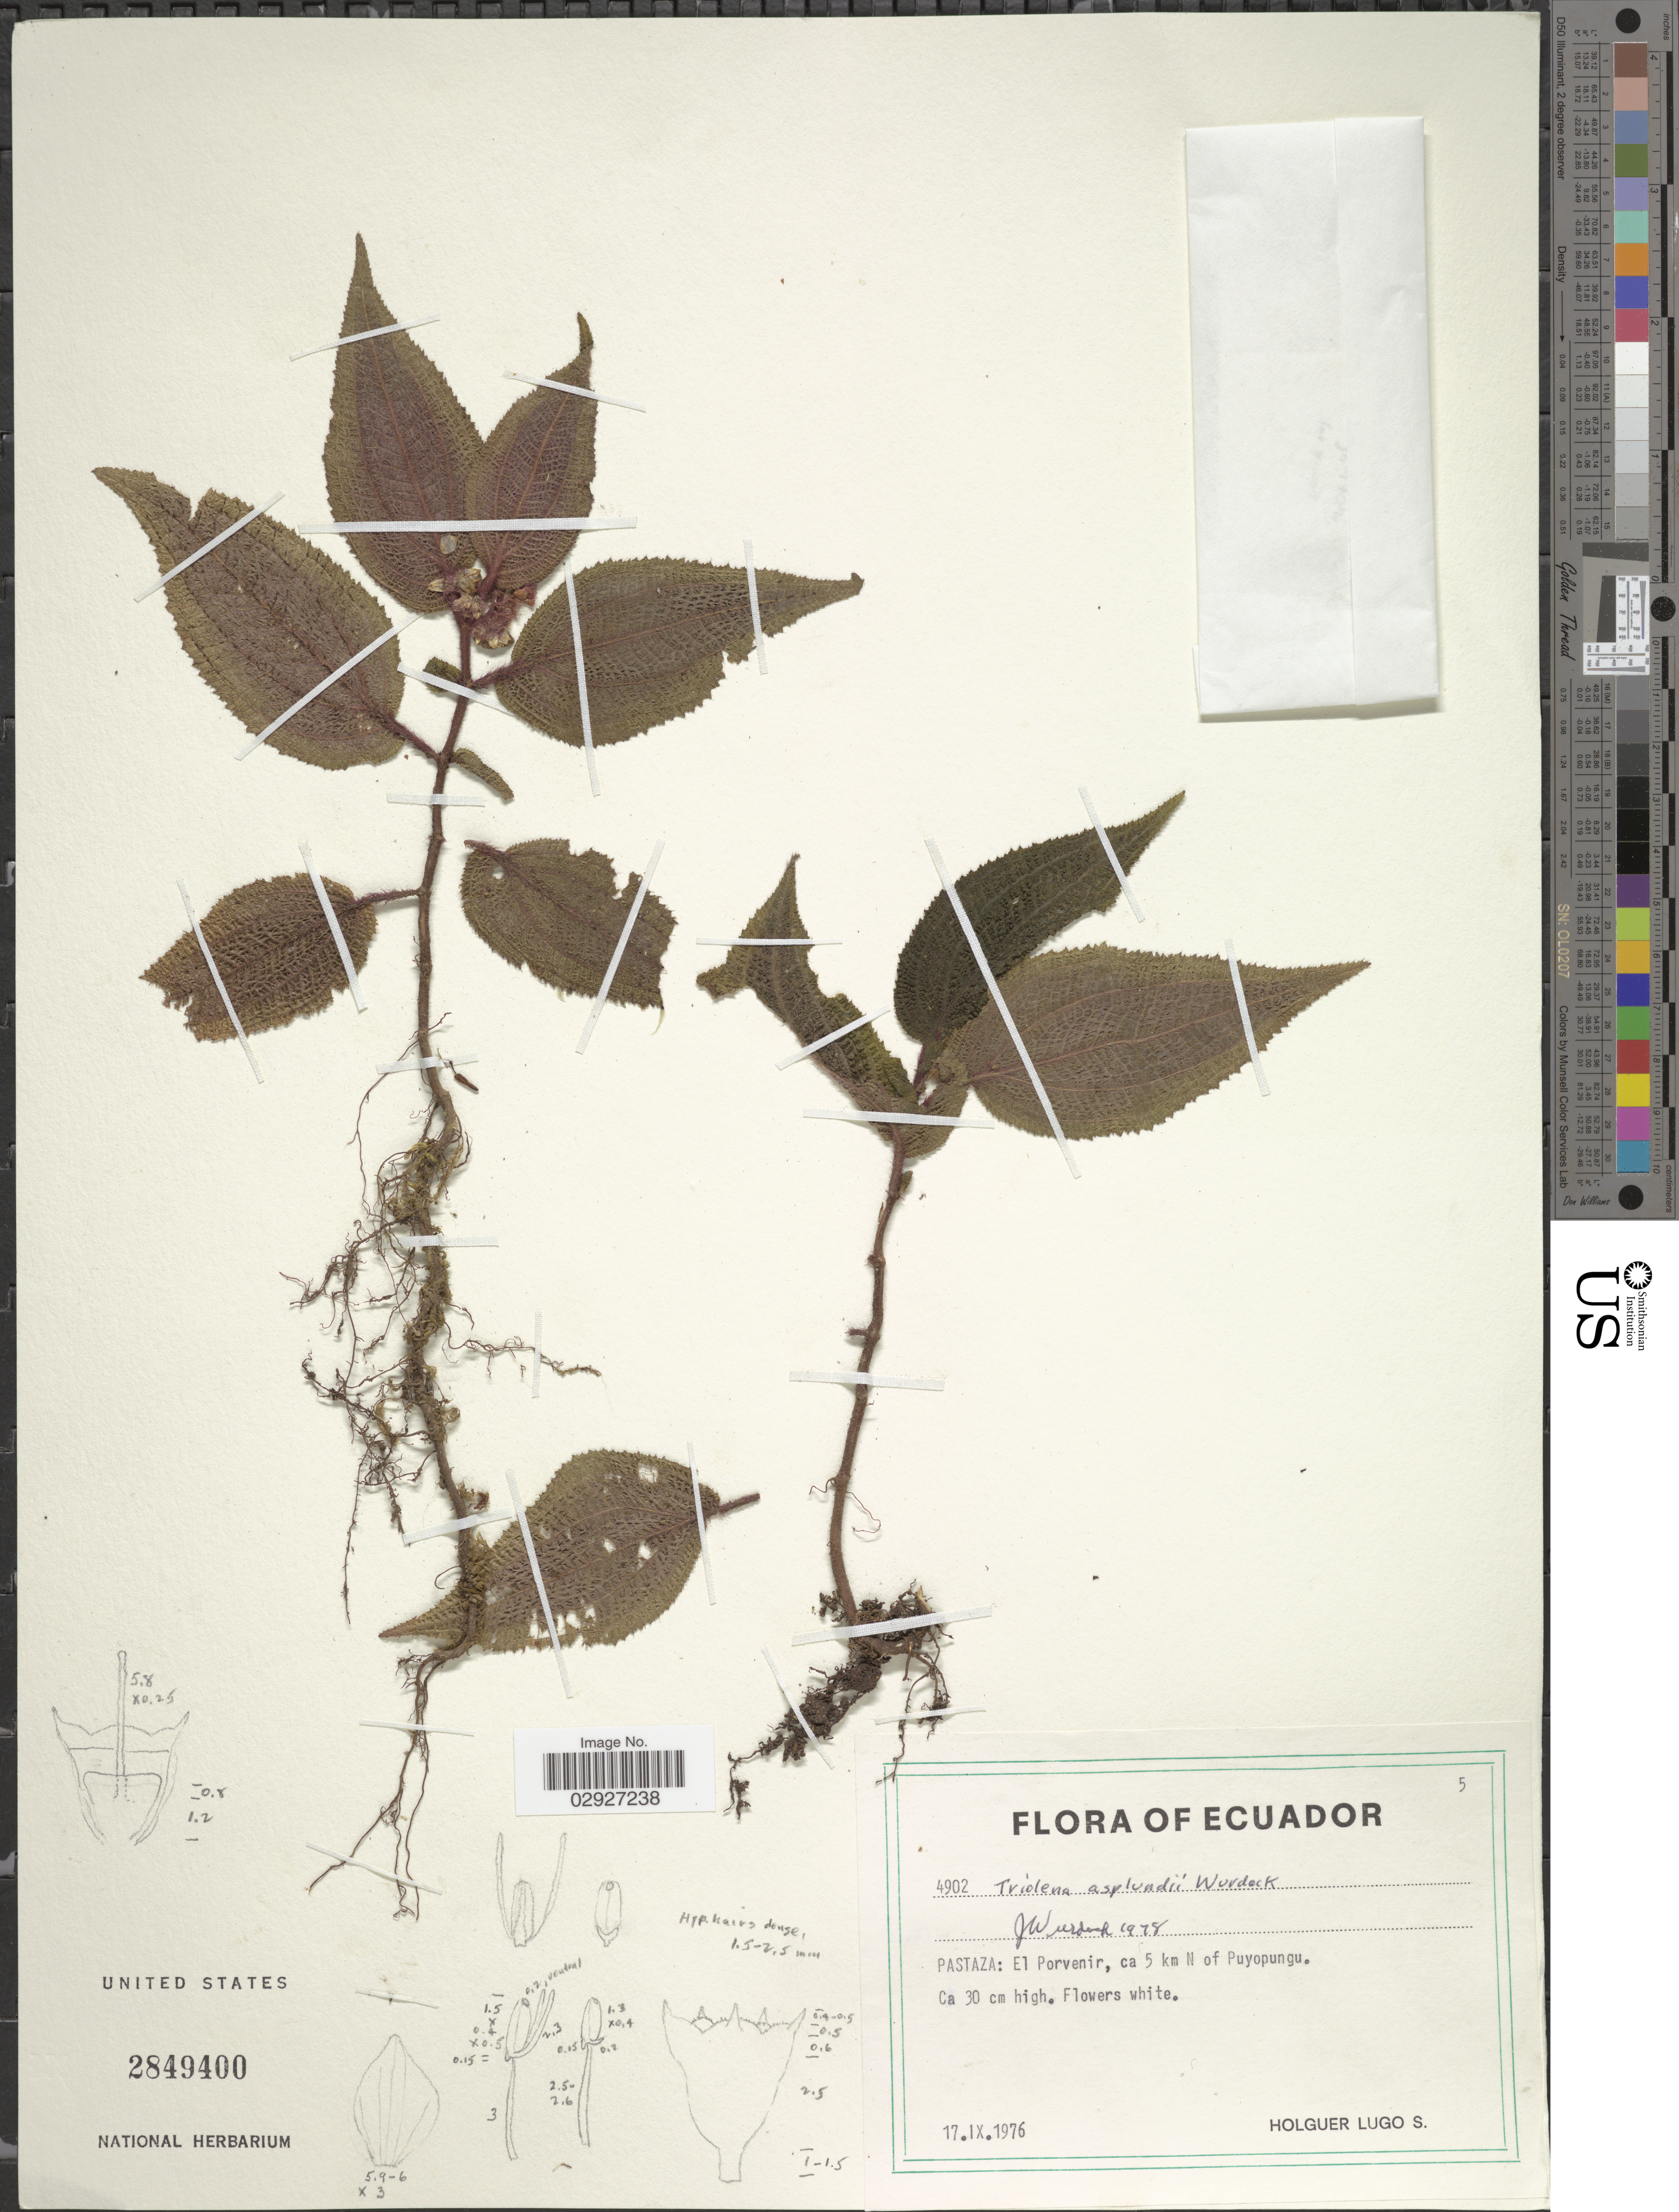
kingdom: Plantae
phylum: Tracheophyta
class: Magnoliopsida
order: Myrtales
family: Melastomataceae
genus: Triolena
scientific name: Triolena asplundii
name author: Wurdack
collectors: H. Lugo S.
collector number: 4902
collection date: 1976-09-17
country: Ecuador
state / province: Pastaza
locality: El Porvenir, ca 5 km N of Puyopungu.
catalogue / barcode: US 2849400